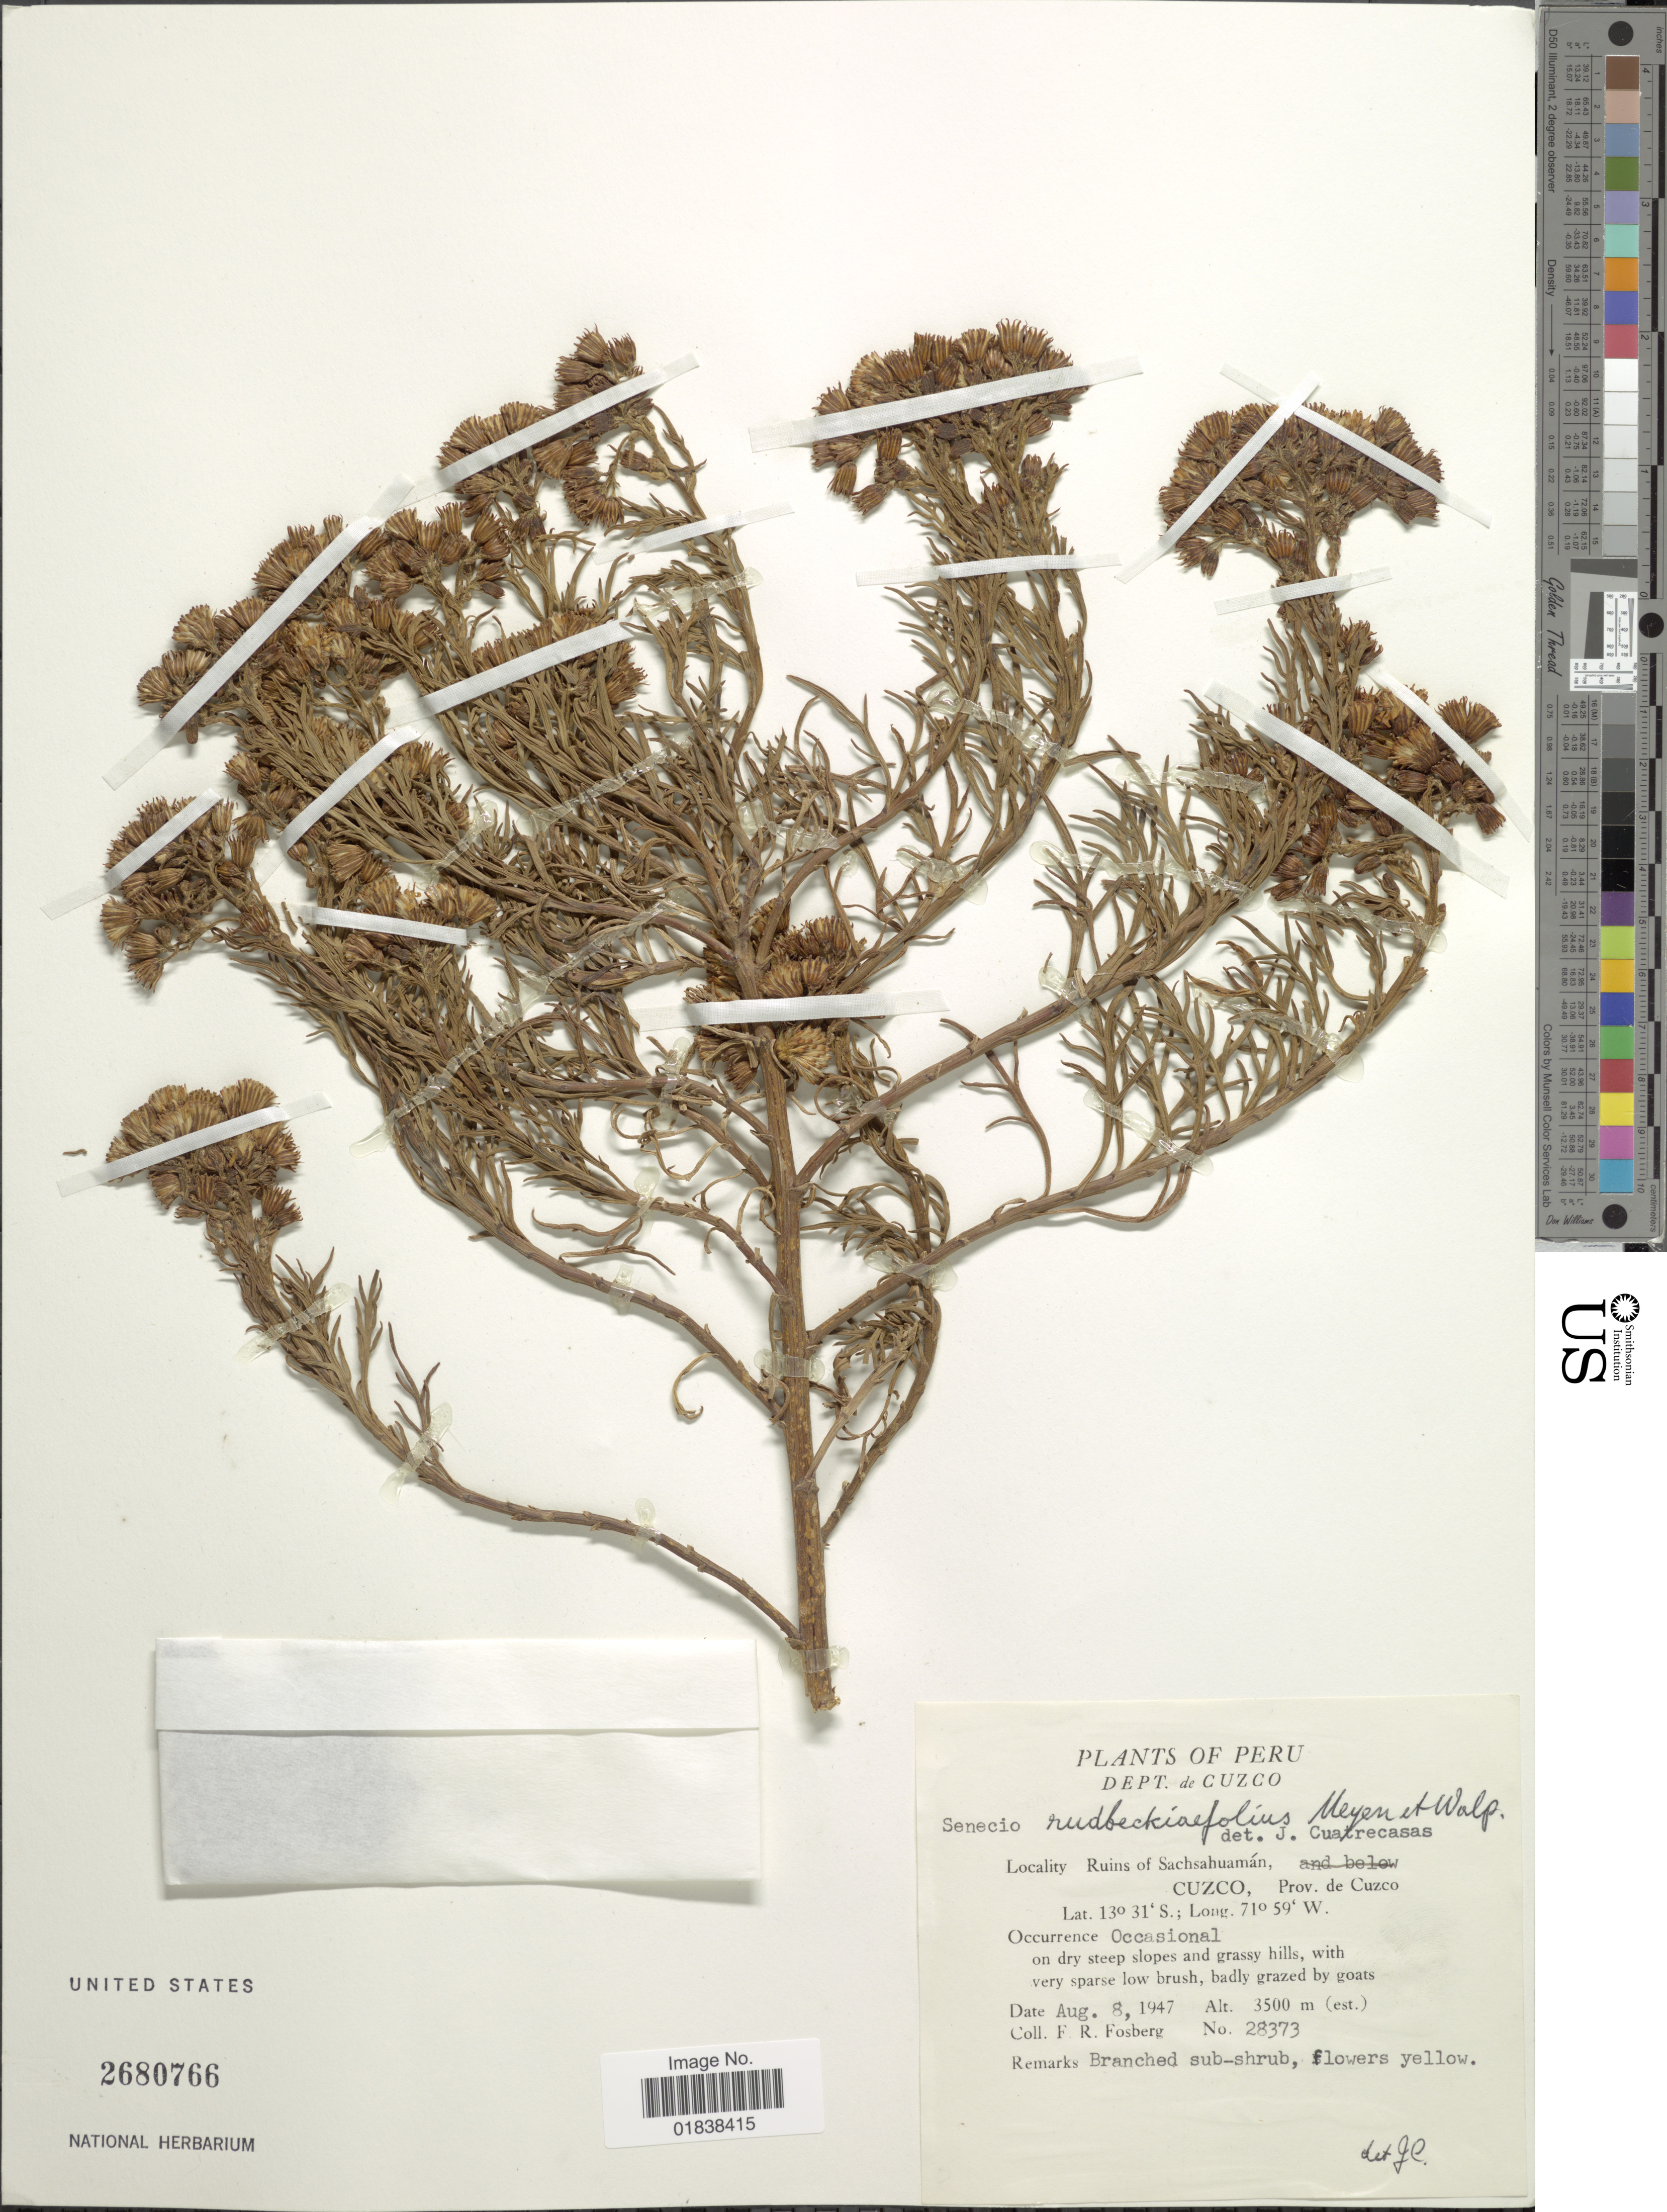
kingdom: Plantae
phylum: Tracheophyta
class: Magnoliopsida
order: Asterales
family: Asteraceae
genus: Senecio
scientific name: Senecio rudbeckiifolius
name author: Meyen & Walp.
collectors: F. R. Fosberg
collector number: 28373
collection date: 1947-08-08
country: Peru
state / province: Cusco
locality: Ruins of Sachsahuaman, Cuzco, Prov. de Cuzco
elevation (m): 3500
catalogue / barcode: US 2680766